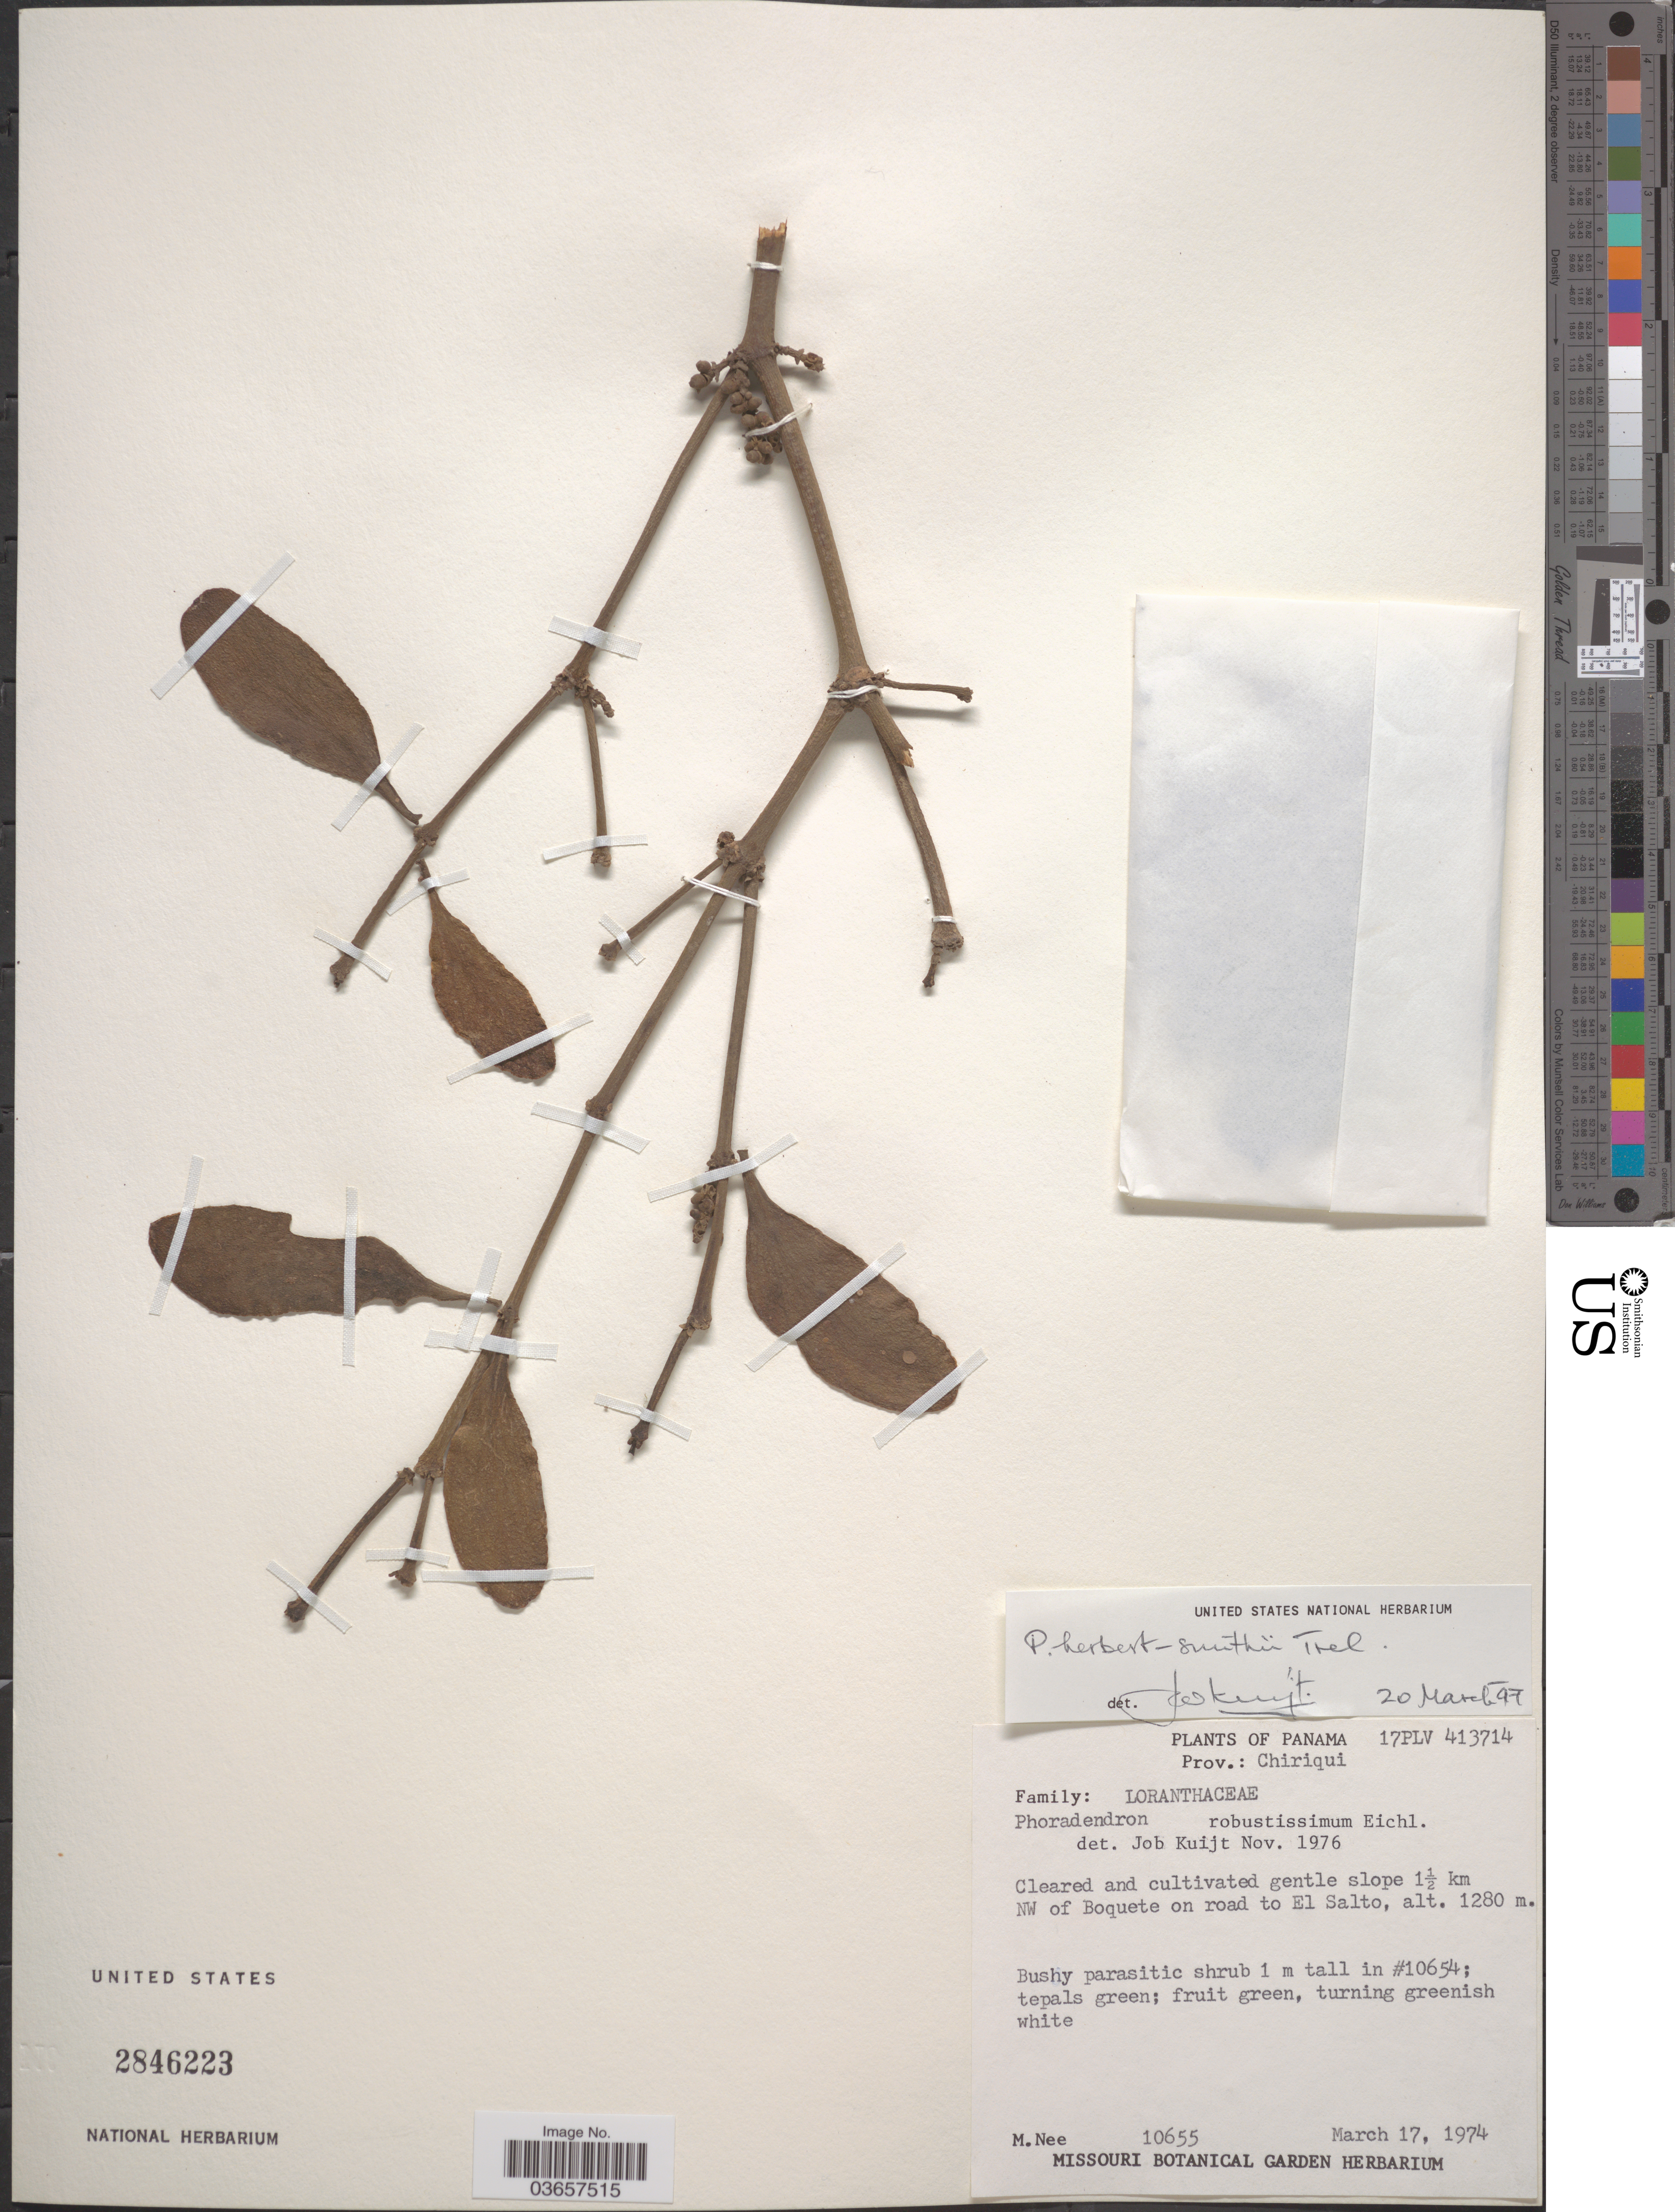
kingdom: Plantae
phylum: Tracheophyta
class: Magnoliopsida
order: Santalales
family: Viscaceae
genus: Phoradendron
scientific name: Phoradendron herbert-smithii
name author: Trel.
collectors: M. Nee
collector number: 10655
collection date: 1974-03-17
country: Panama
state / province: Chiriqui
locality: Cleared and cultivated gentle slope 1½ km NW of Boquete on road to El Salto.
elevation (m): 1280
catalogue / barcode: US 2846223